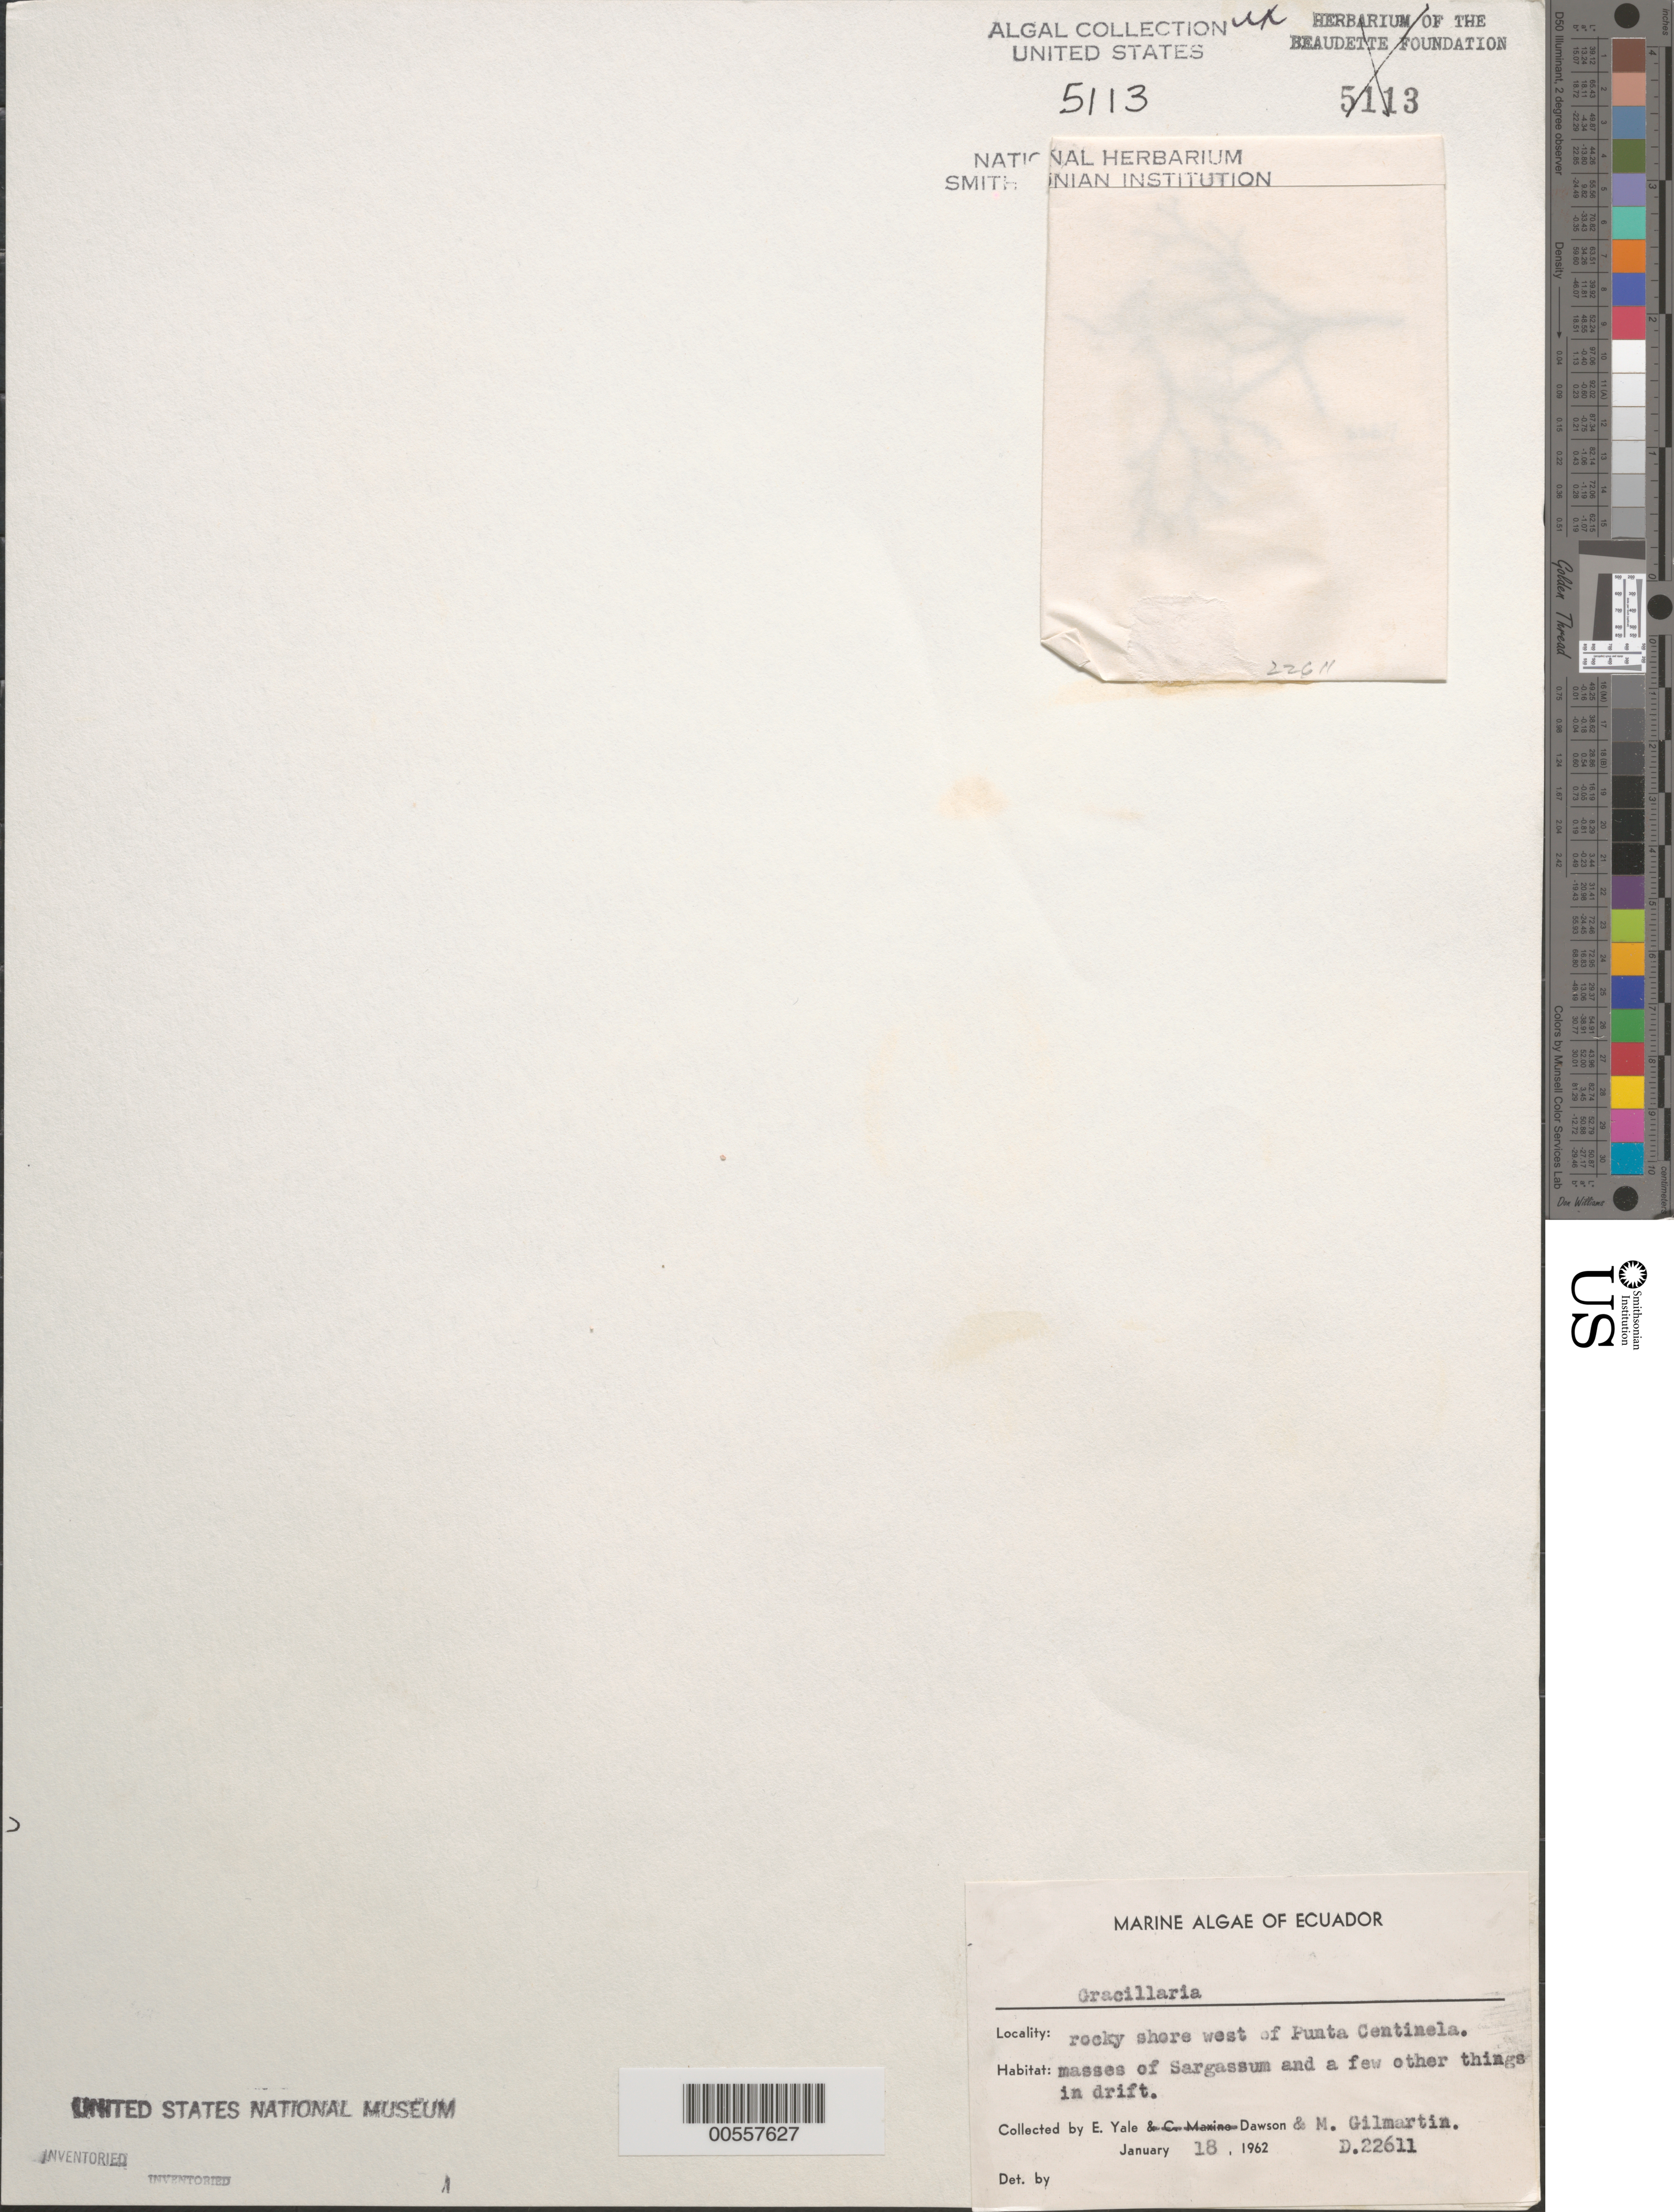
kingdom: Plantae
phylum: Rhodophyta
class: Florideophyceae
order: Gracilariales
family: Gracilariaceae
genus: Gracilaria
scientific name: Gracilaria sp.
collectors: E. Y. Dawson & M. Gilmartin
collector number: EYD 22611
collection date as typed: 18 Jan 1962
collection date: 1962-01-18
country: Ecuador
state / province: Guayas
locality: West of Punta Centinela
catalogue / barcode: US 5113